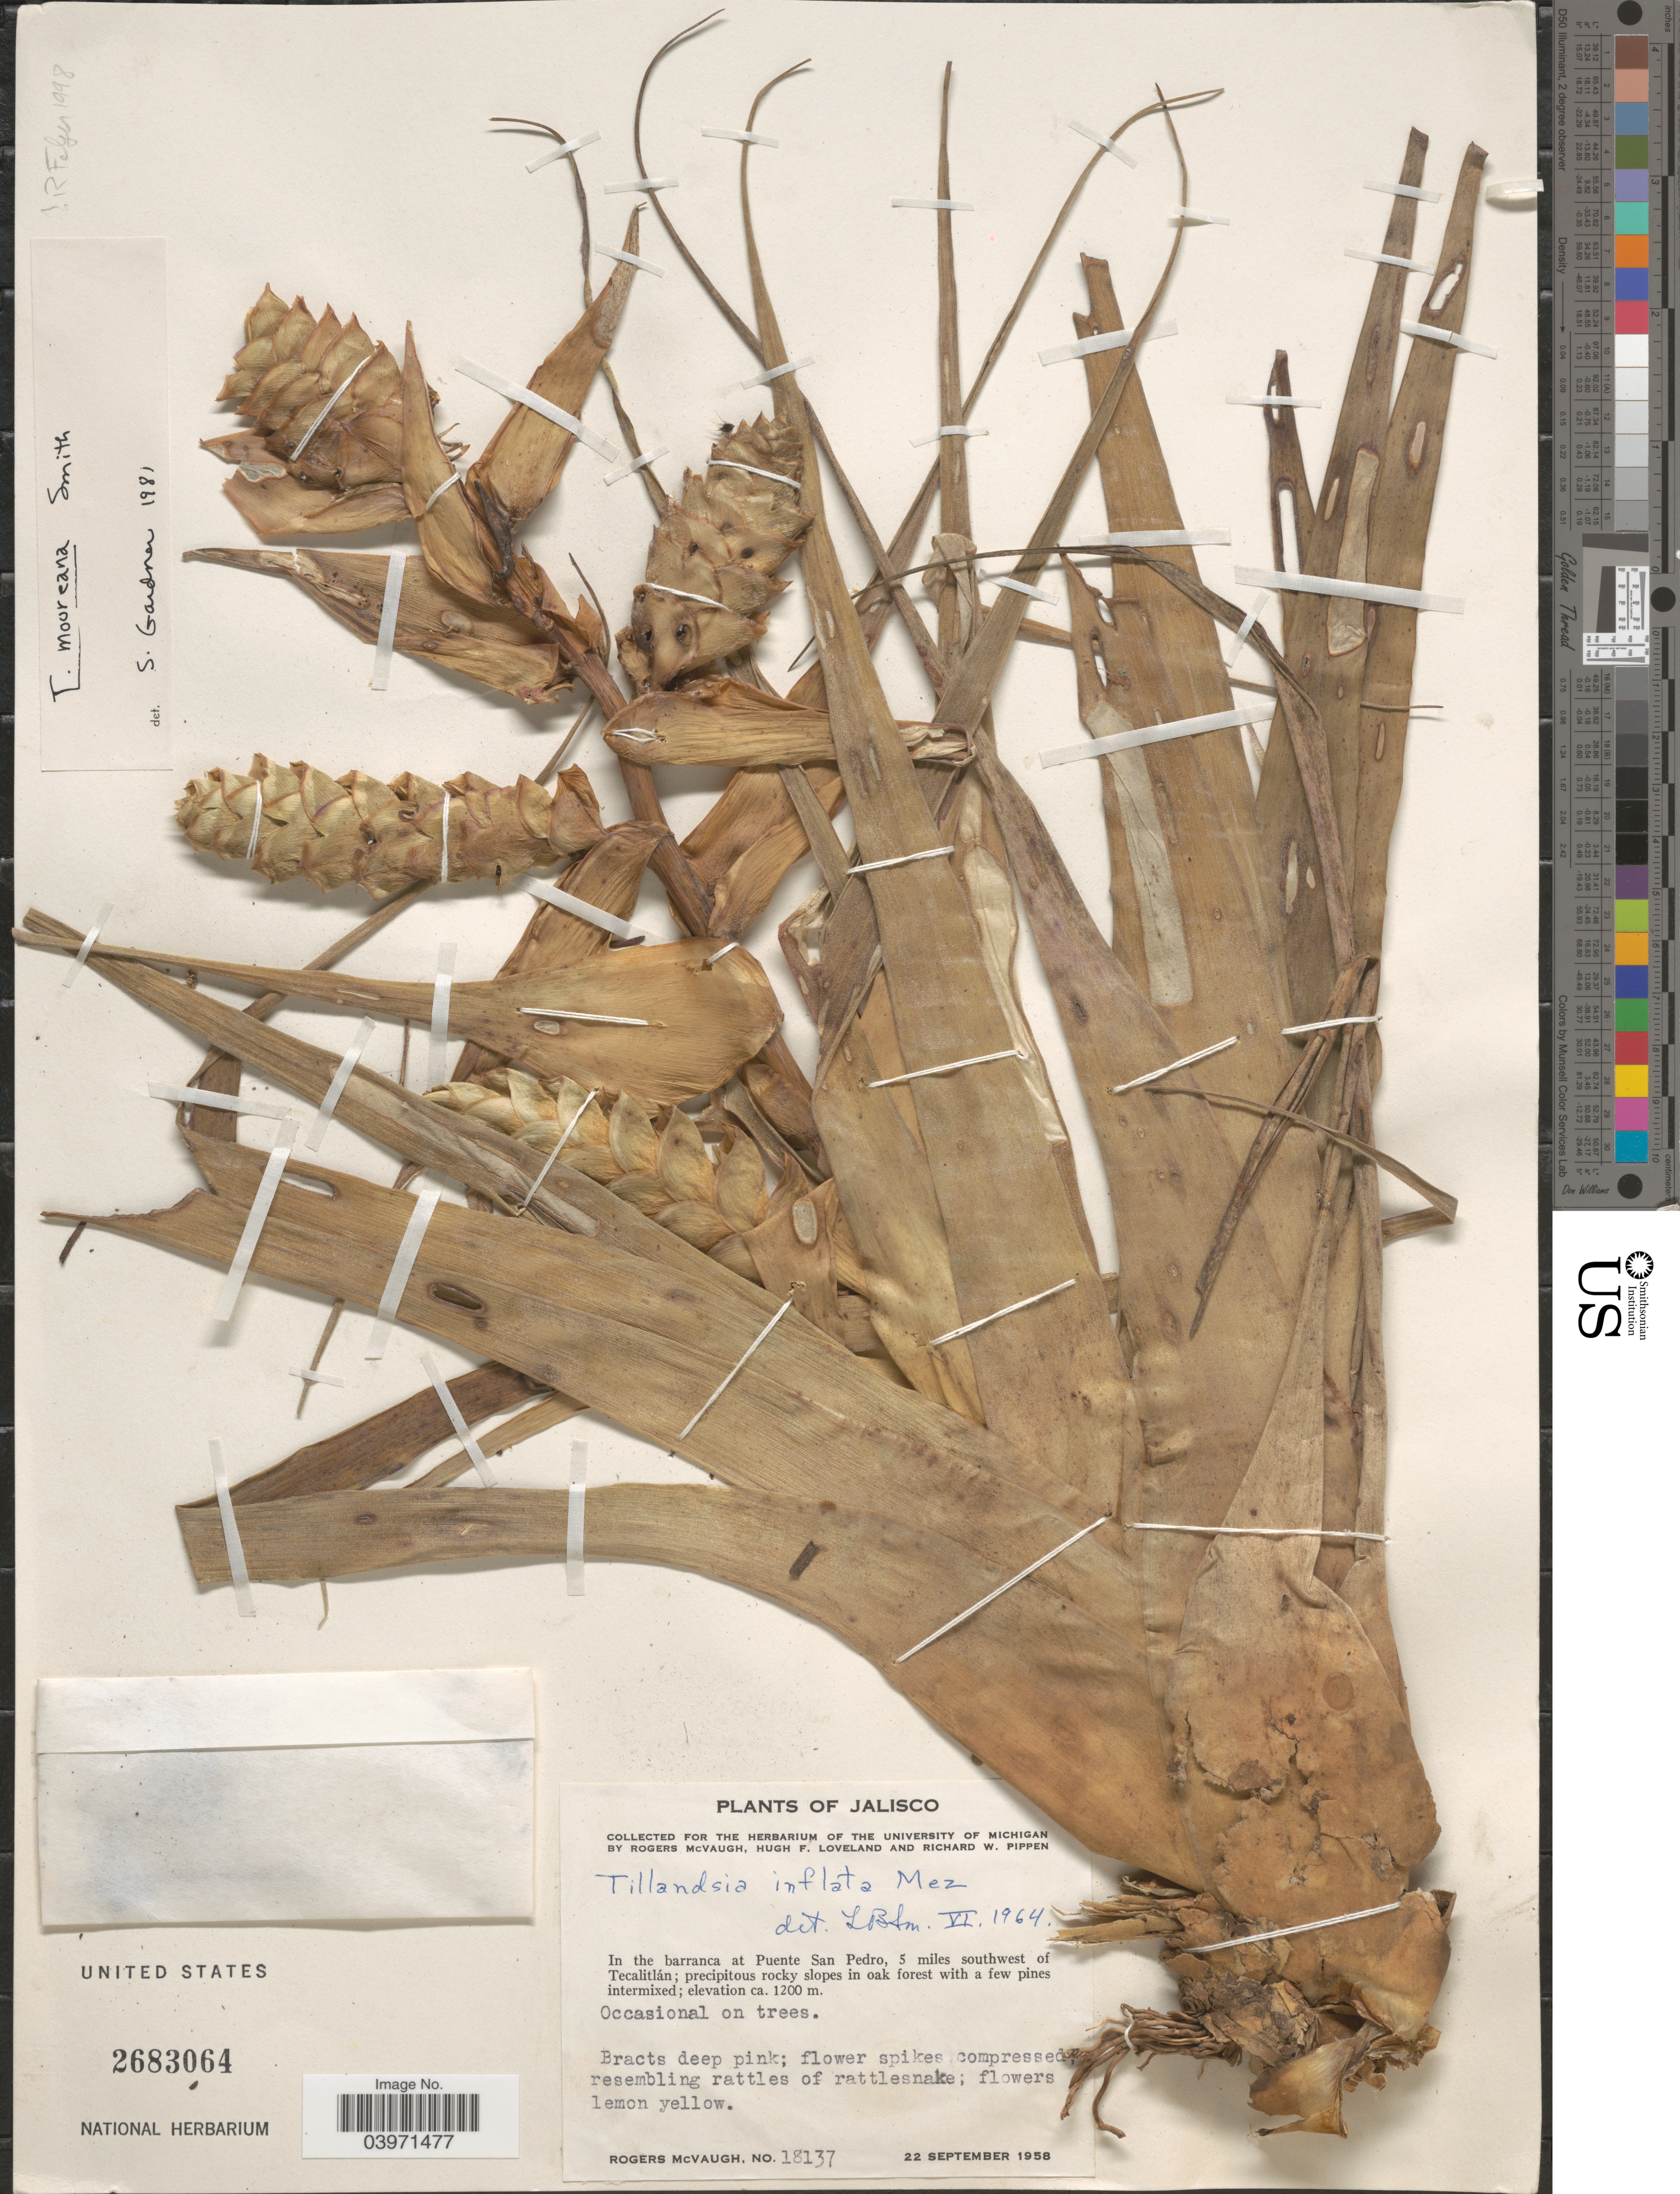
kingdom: Plantae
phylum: Tracheophyta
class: Liliopsida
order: Poales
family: Bromeliaceae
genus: Tillandsia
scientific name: Tillandsia mooreana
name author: L.B. Sm.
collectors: R. McVaugh, H. Loveland & R. W. Pippen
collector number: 18137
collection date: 1958-09-22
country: Mexico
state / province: Jalisco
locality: In the barranca at Puente San Pedro, 5 miles southwest of Tecalitlán.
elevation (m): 1200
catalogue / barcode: US 2683064